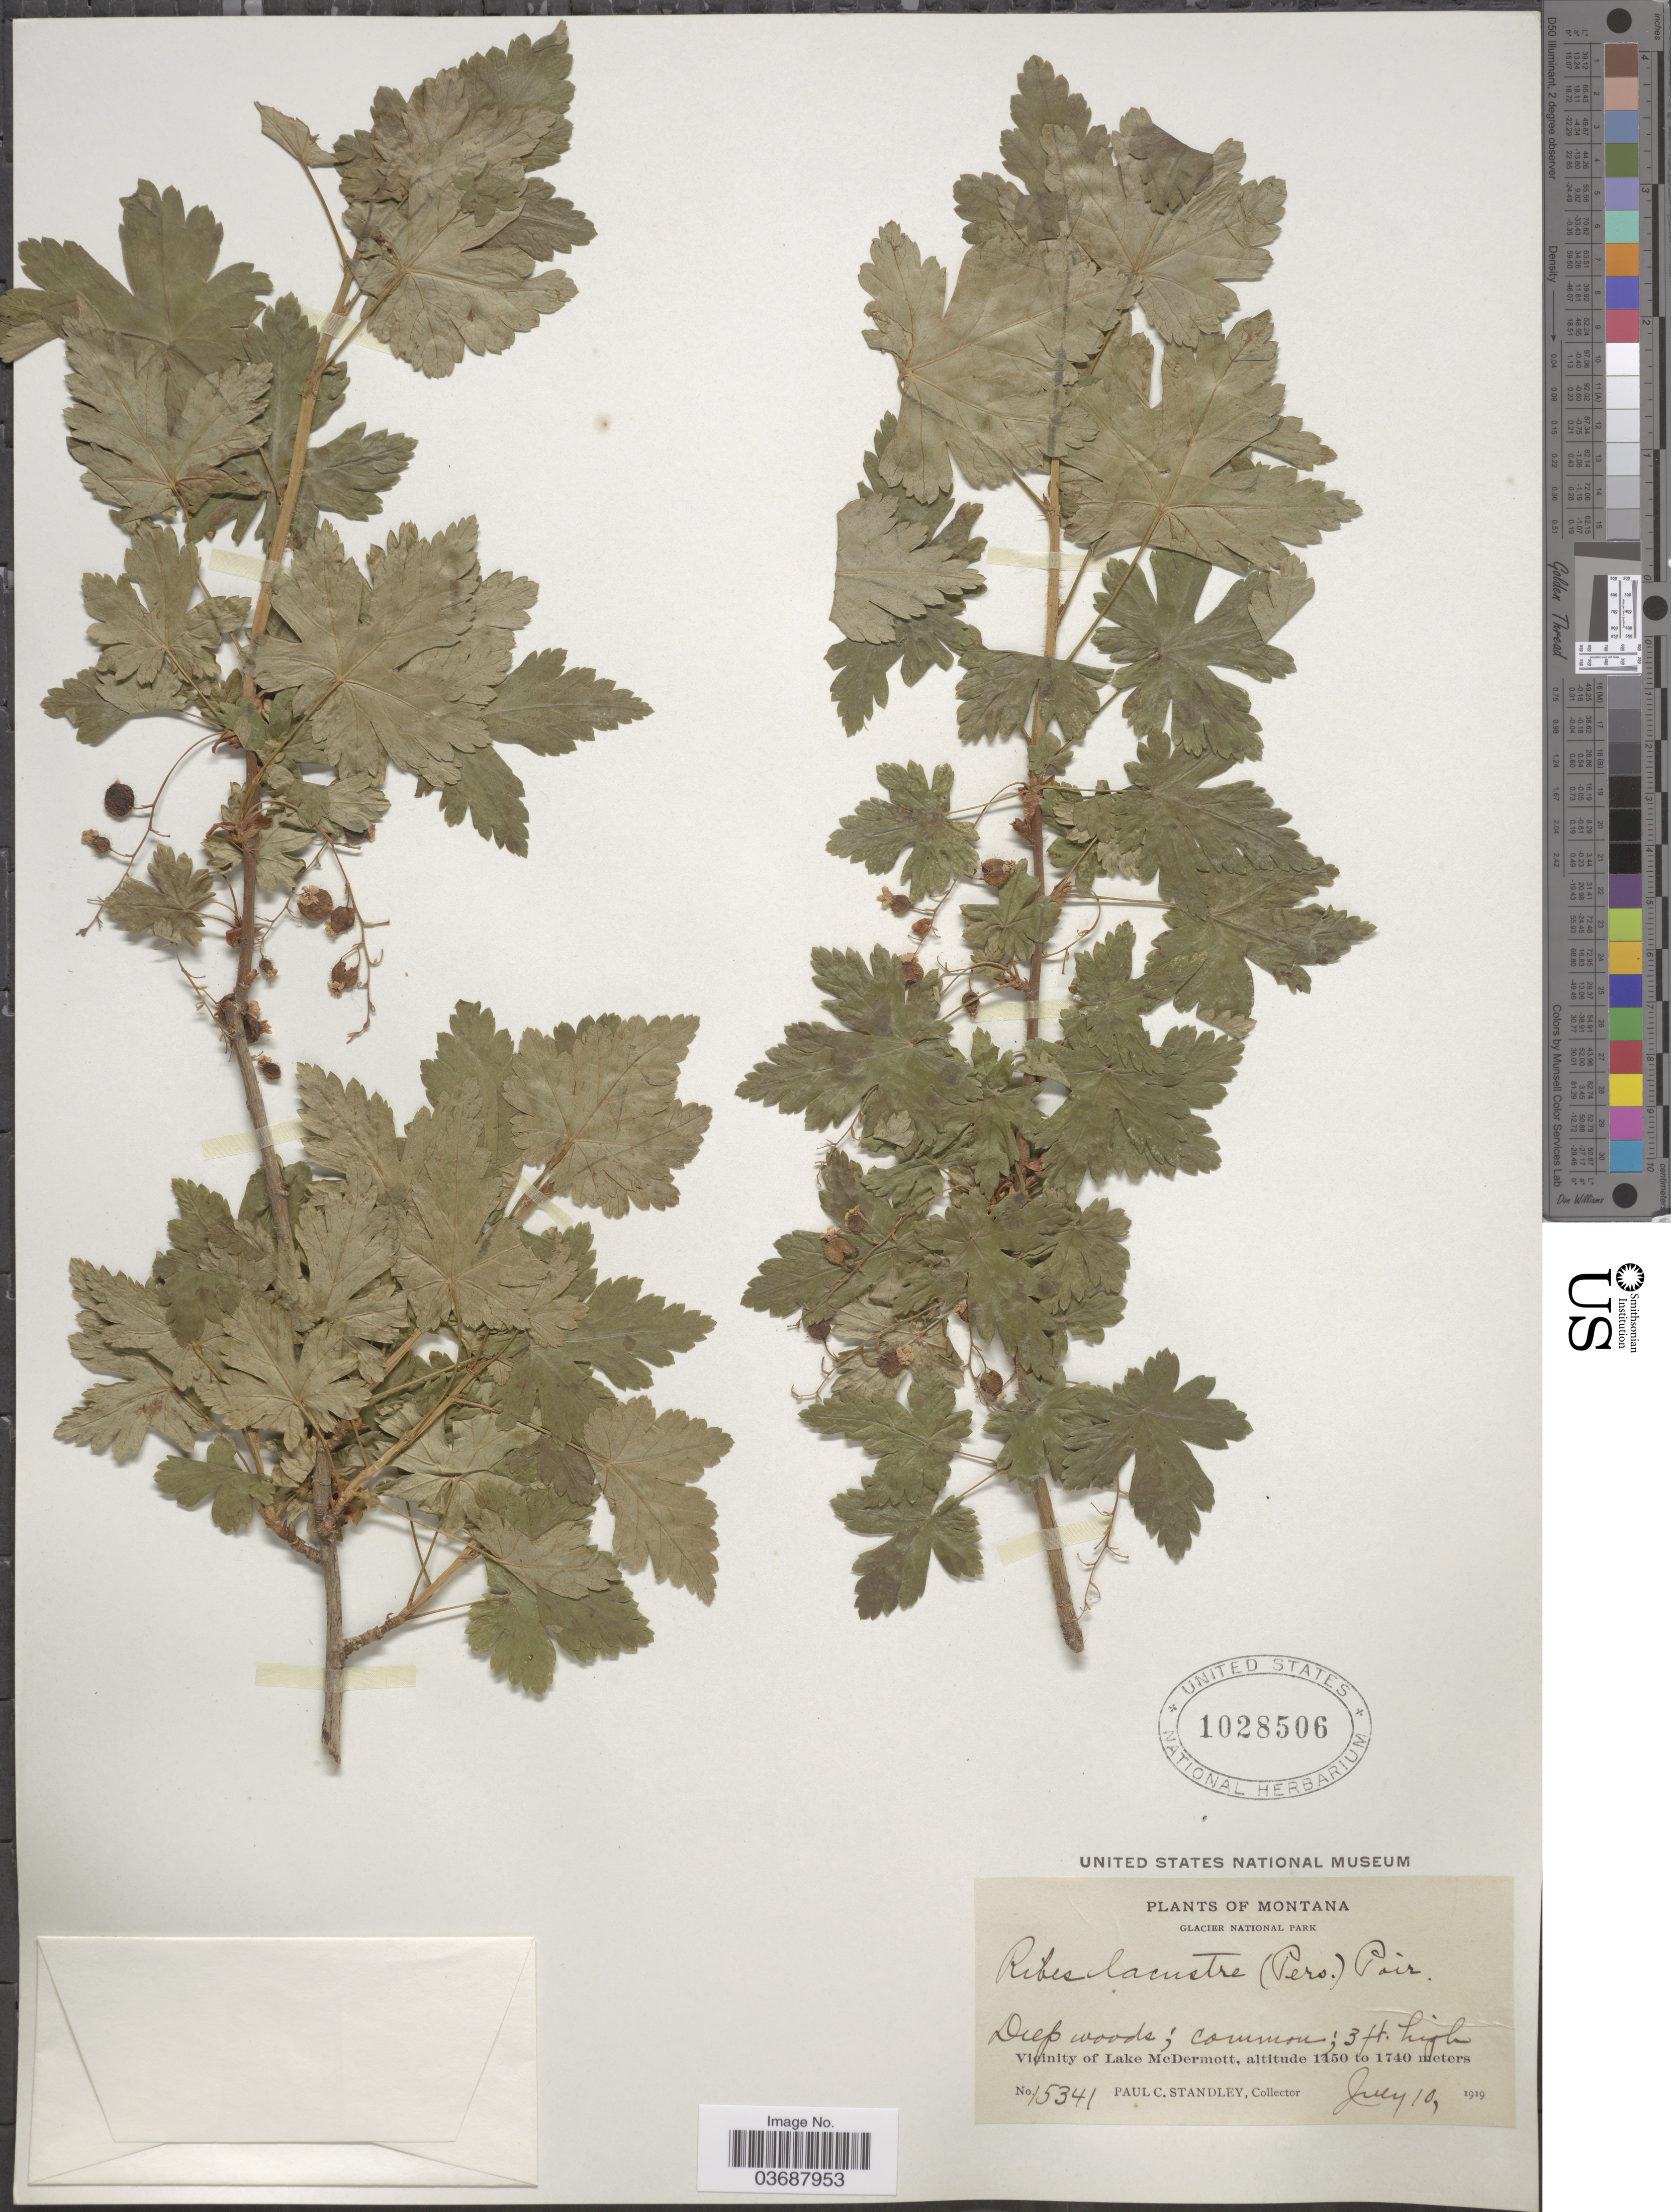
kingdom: Plantae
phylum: Tracheophyta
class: Magnoliopsida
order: Saxifragales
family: Grossulariaceae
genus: Ribes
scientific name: Ribes lacustre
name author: (Pers.) Poir.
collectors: P. C. Standley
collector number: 15341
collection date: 1919-07-10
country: United States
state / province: Montana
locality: Glacier National Park. Vicinity of Lake McDermott.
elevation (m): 1450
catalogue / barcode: US 1028506